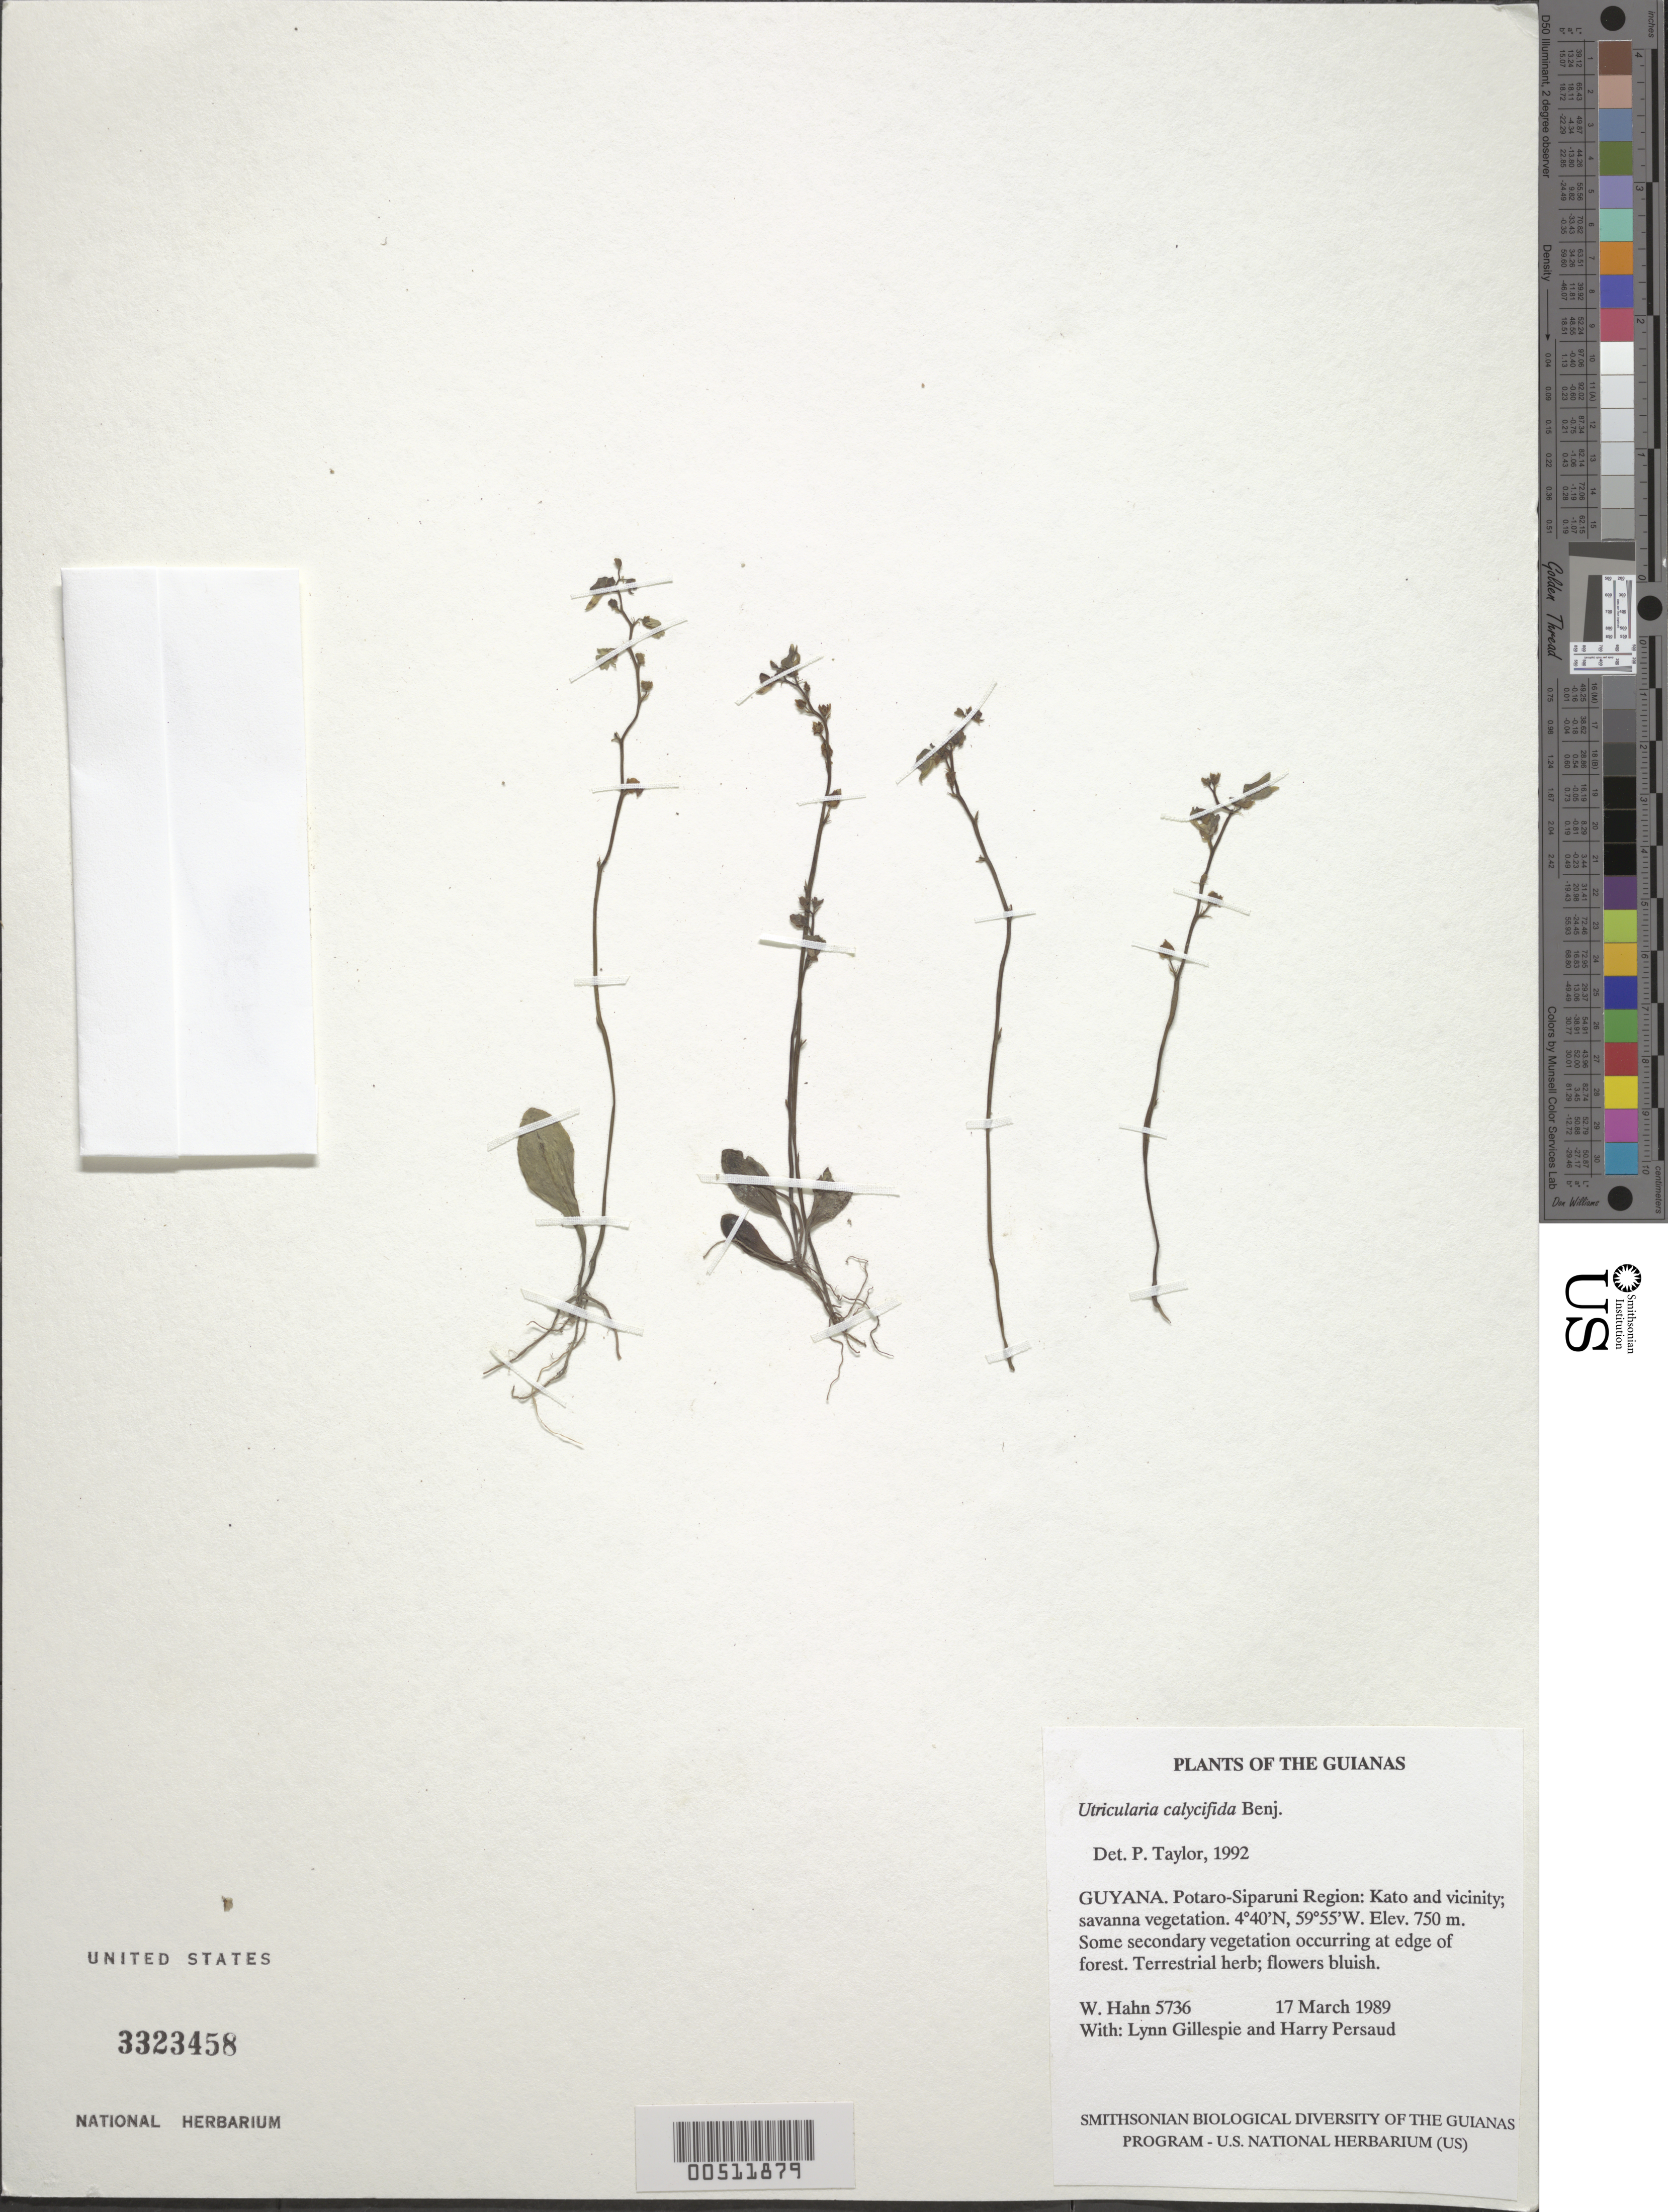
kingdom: Plantae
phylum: Tracheophyta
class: Magnoliopsida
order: Lamiales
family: Lentibulariaceae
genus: Utricularia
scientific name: Utricularia calycifida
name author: Benj.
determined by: Taylor, P.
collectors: W. Hahn, L. J. Gillespie & H. Persaud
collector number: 5736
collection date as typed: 17 March 1989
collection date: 1989-03-17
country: Guyana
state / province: Potaro-Siparuni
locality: Kato and vicinity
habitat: Savanna vegetation. Some secondary vegetation occurring at edge of forest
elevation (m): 750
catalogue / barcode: US 3323458